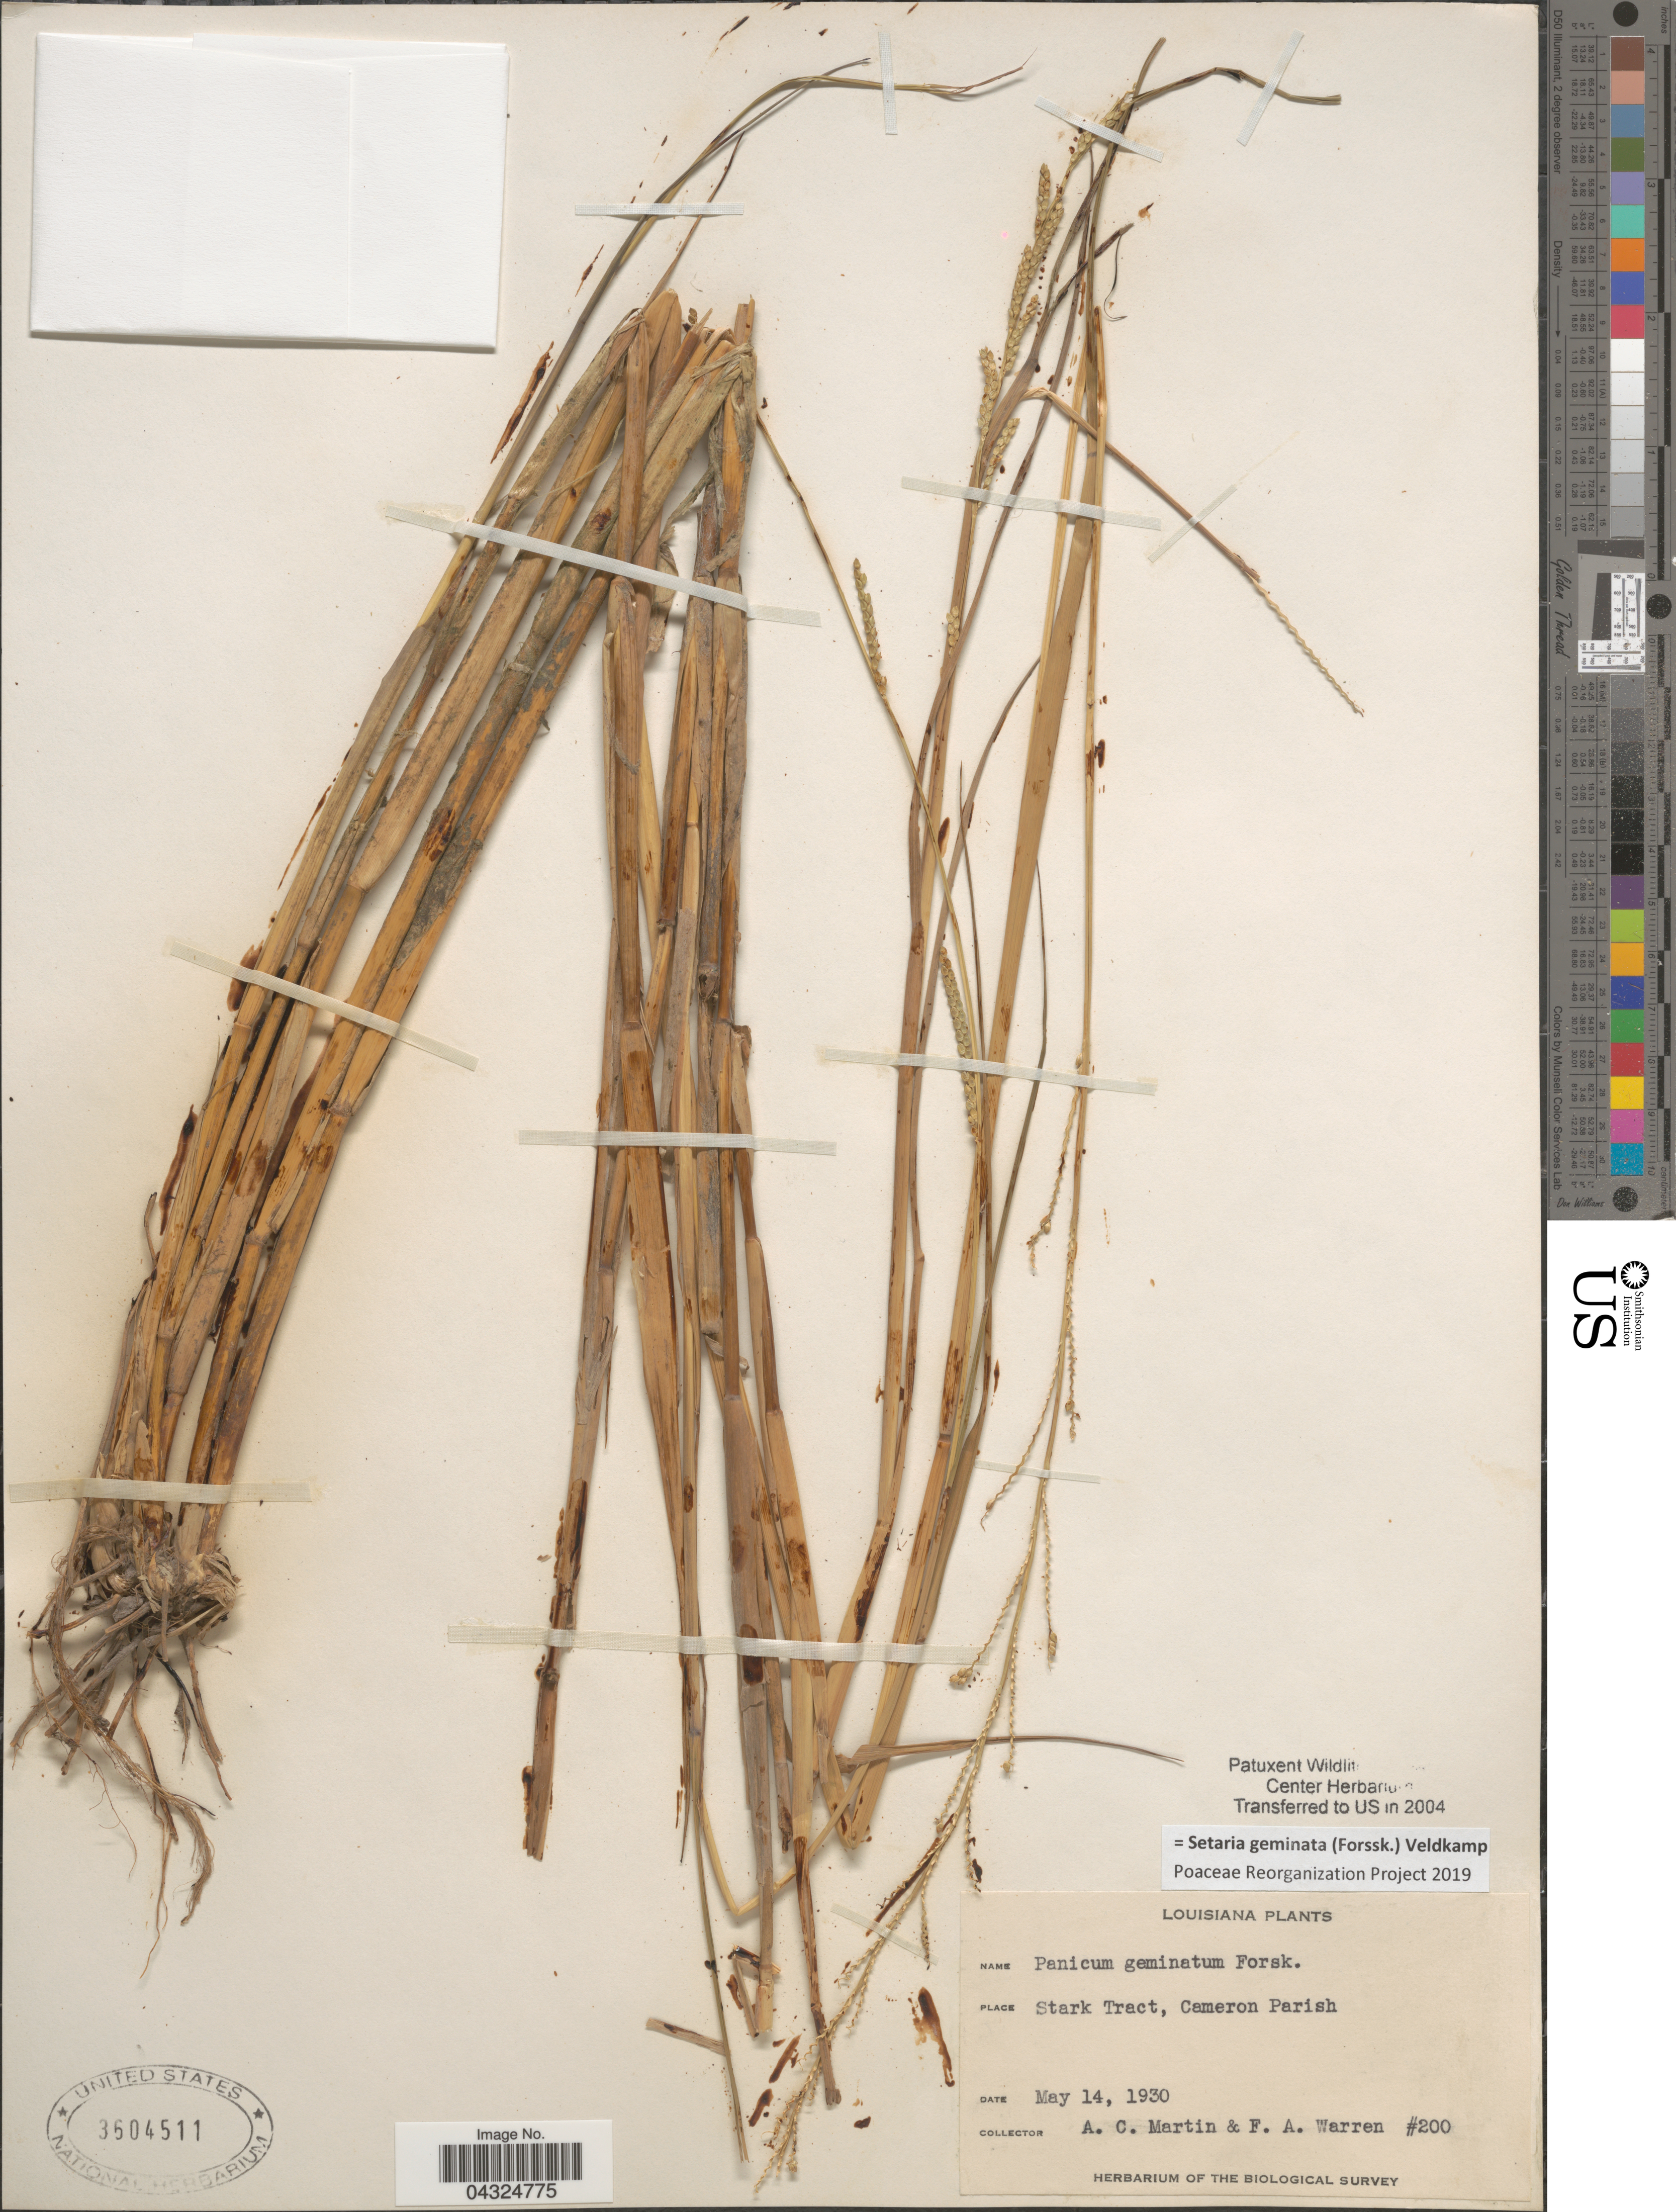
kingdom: Plantae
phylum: Tracheophyta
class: Liliopsida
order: Poales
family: Poaceae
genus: Setaria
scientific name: Setaria geminata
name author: (Forssk.) Veldkamp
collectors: A. C. Martin & F. Warren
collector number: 200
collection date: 1930-05-14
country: United States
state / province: Louisiana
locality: Stark Tract, Cameron Parish. The Biological Survey.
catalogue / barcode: US 3604511